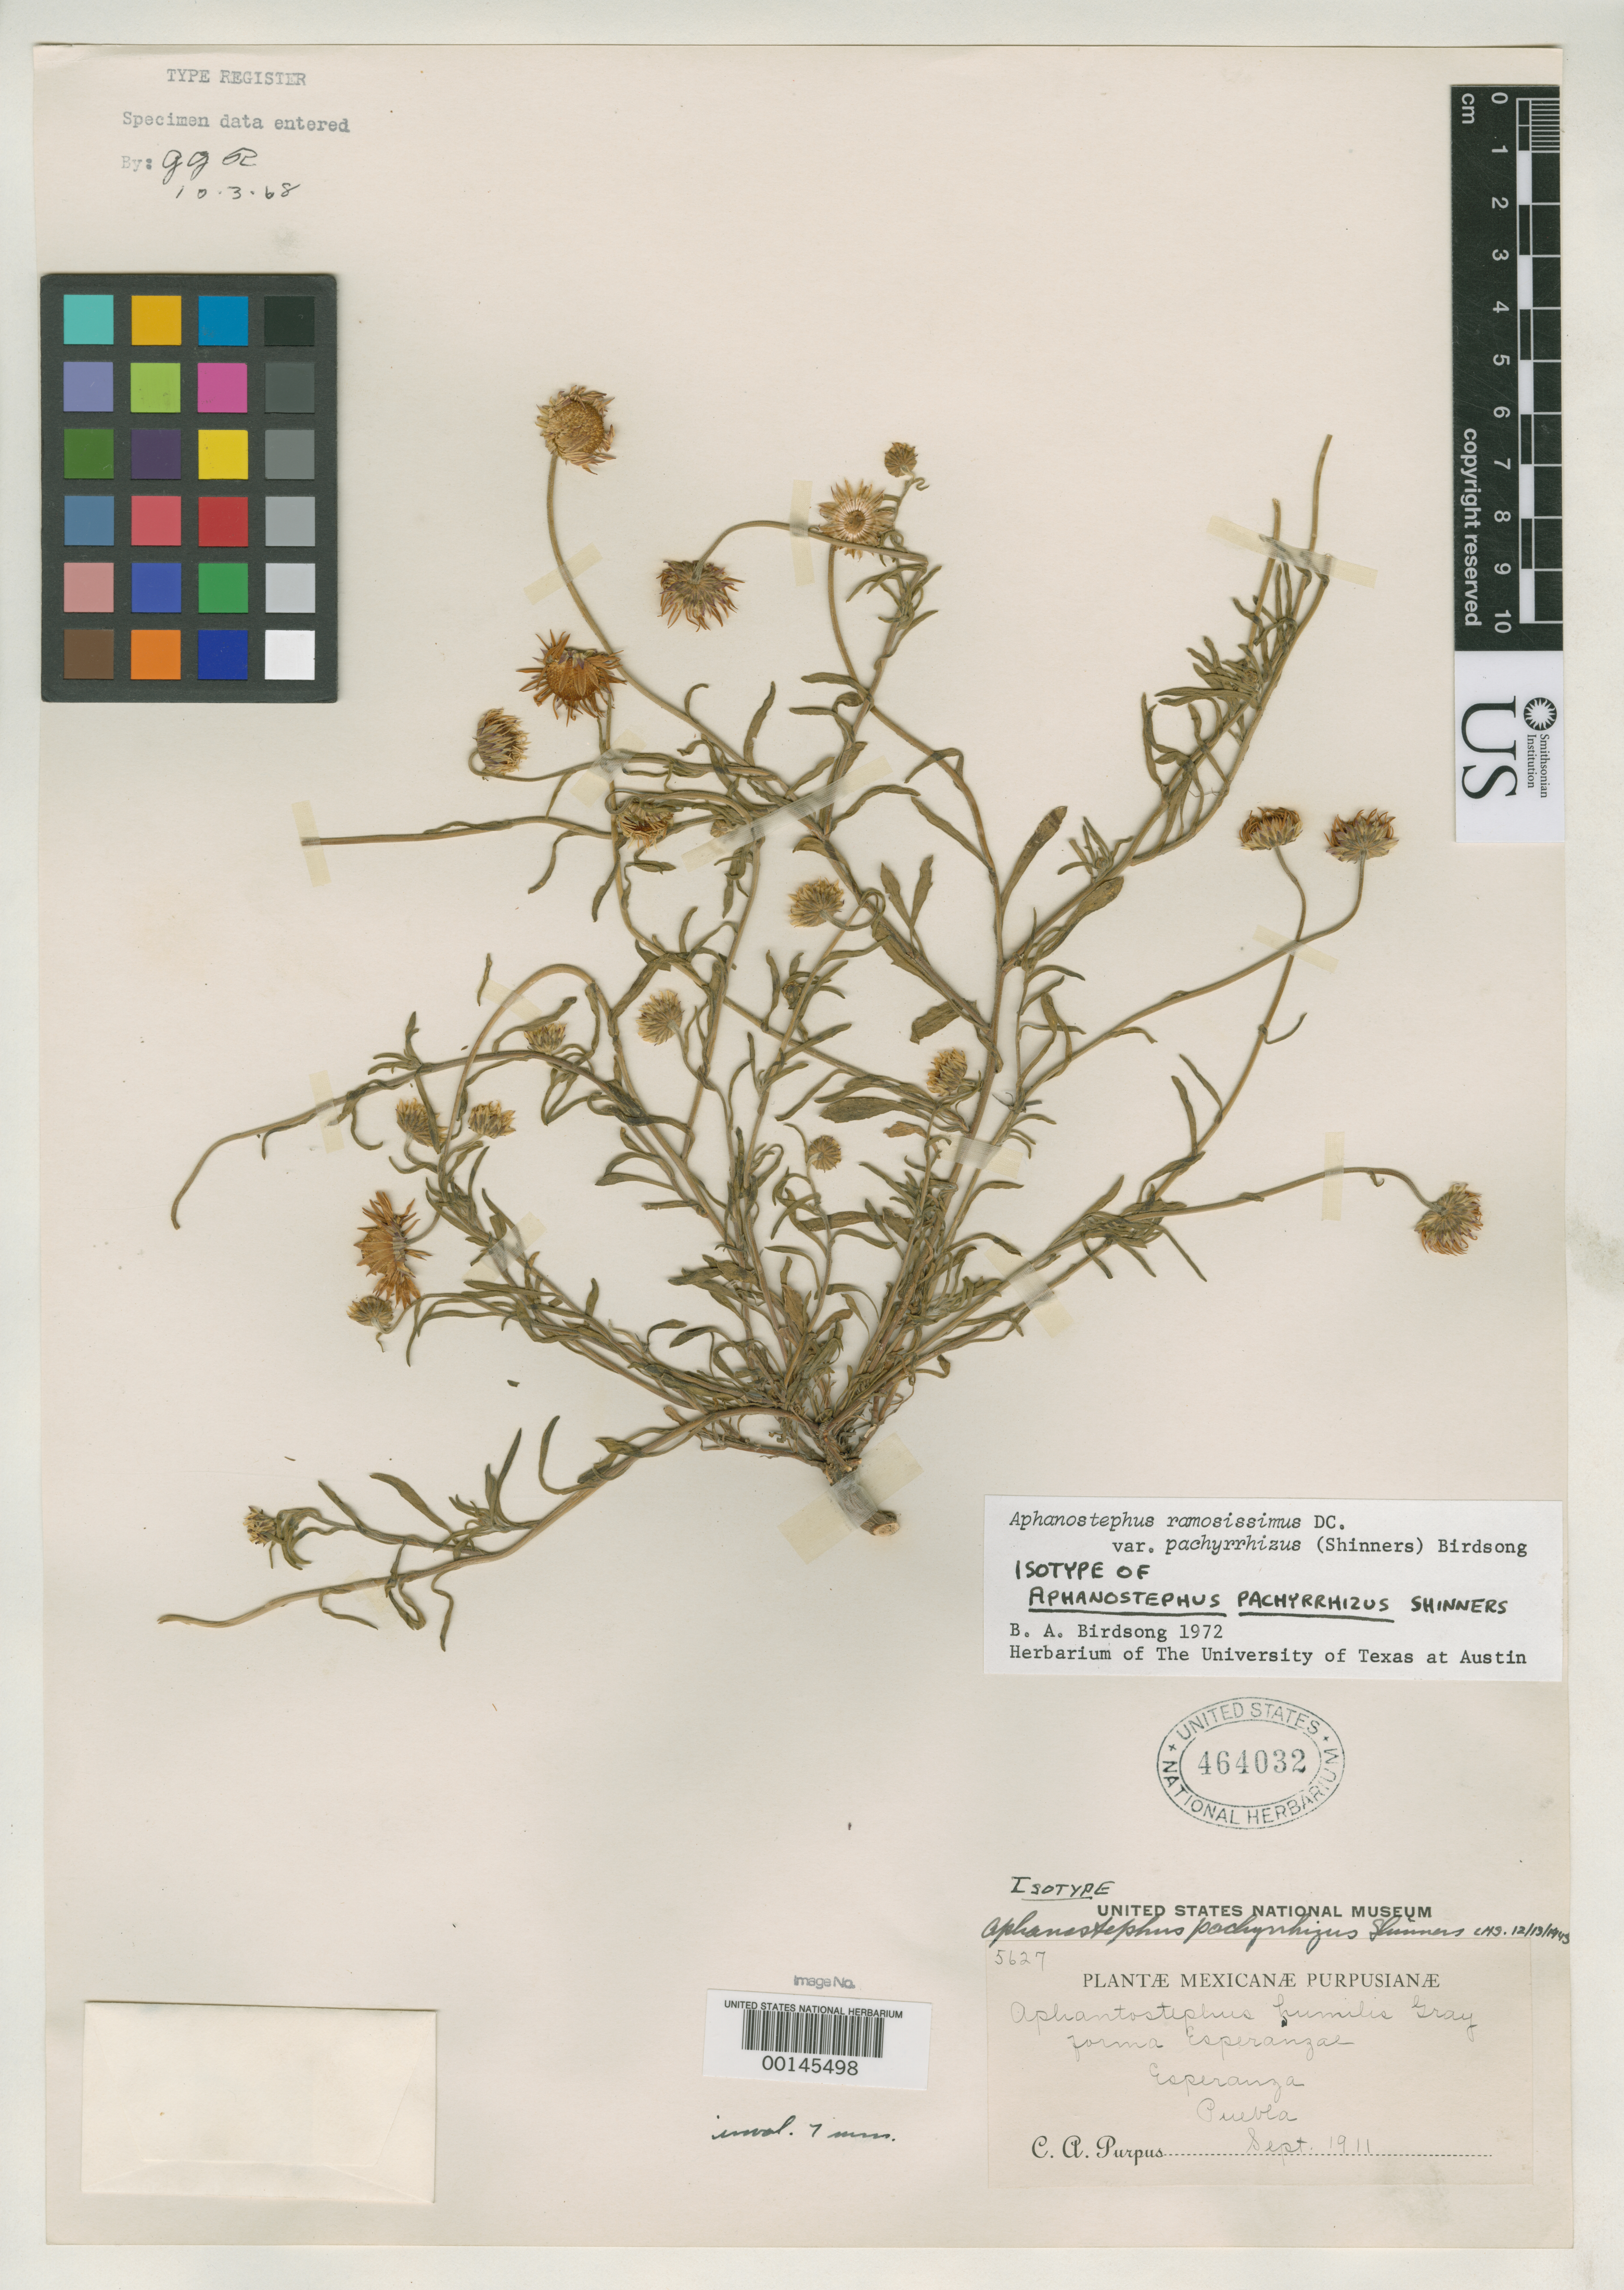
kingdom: Plantae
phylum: Tracheophyta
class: Magnoliopsida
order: Asterales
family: Asteraceae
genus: Aphanostephus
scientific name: Aphanostephus pachyrrhizus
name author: Shinners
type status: Isotype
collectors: C. A. Purpus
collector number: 5627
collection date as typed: Sep 1911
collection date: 1911-09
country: Mexico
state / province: Puebla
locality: Esperanza.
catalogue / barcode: US 464032